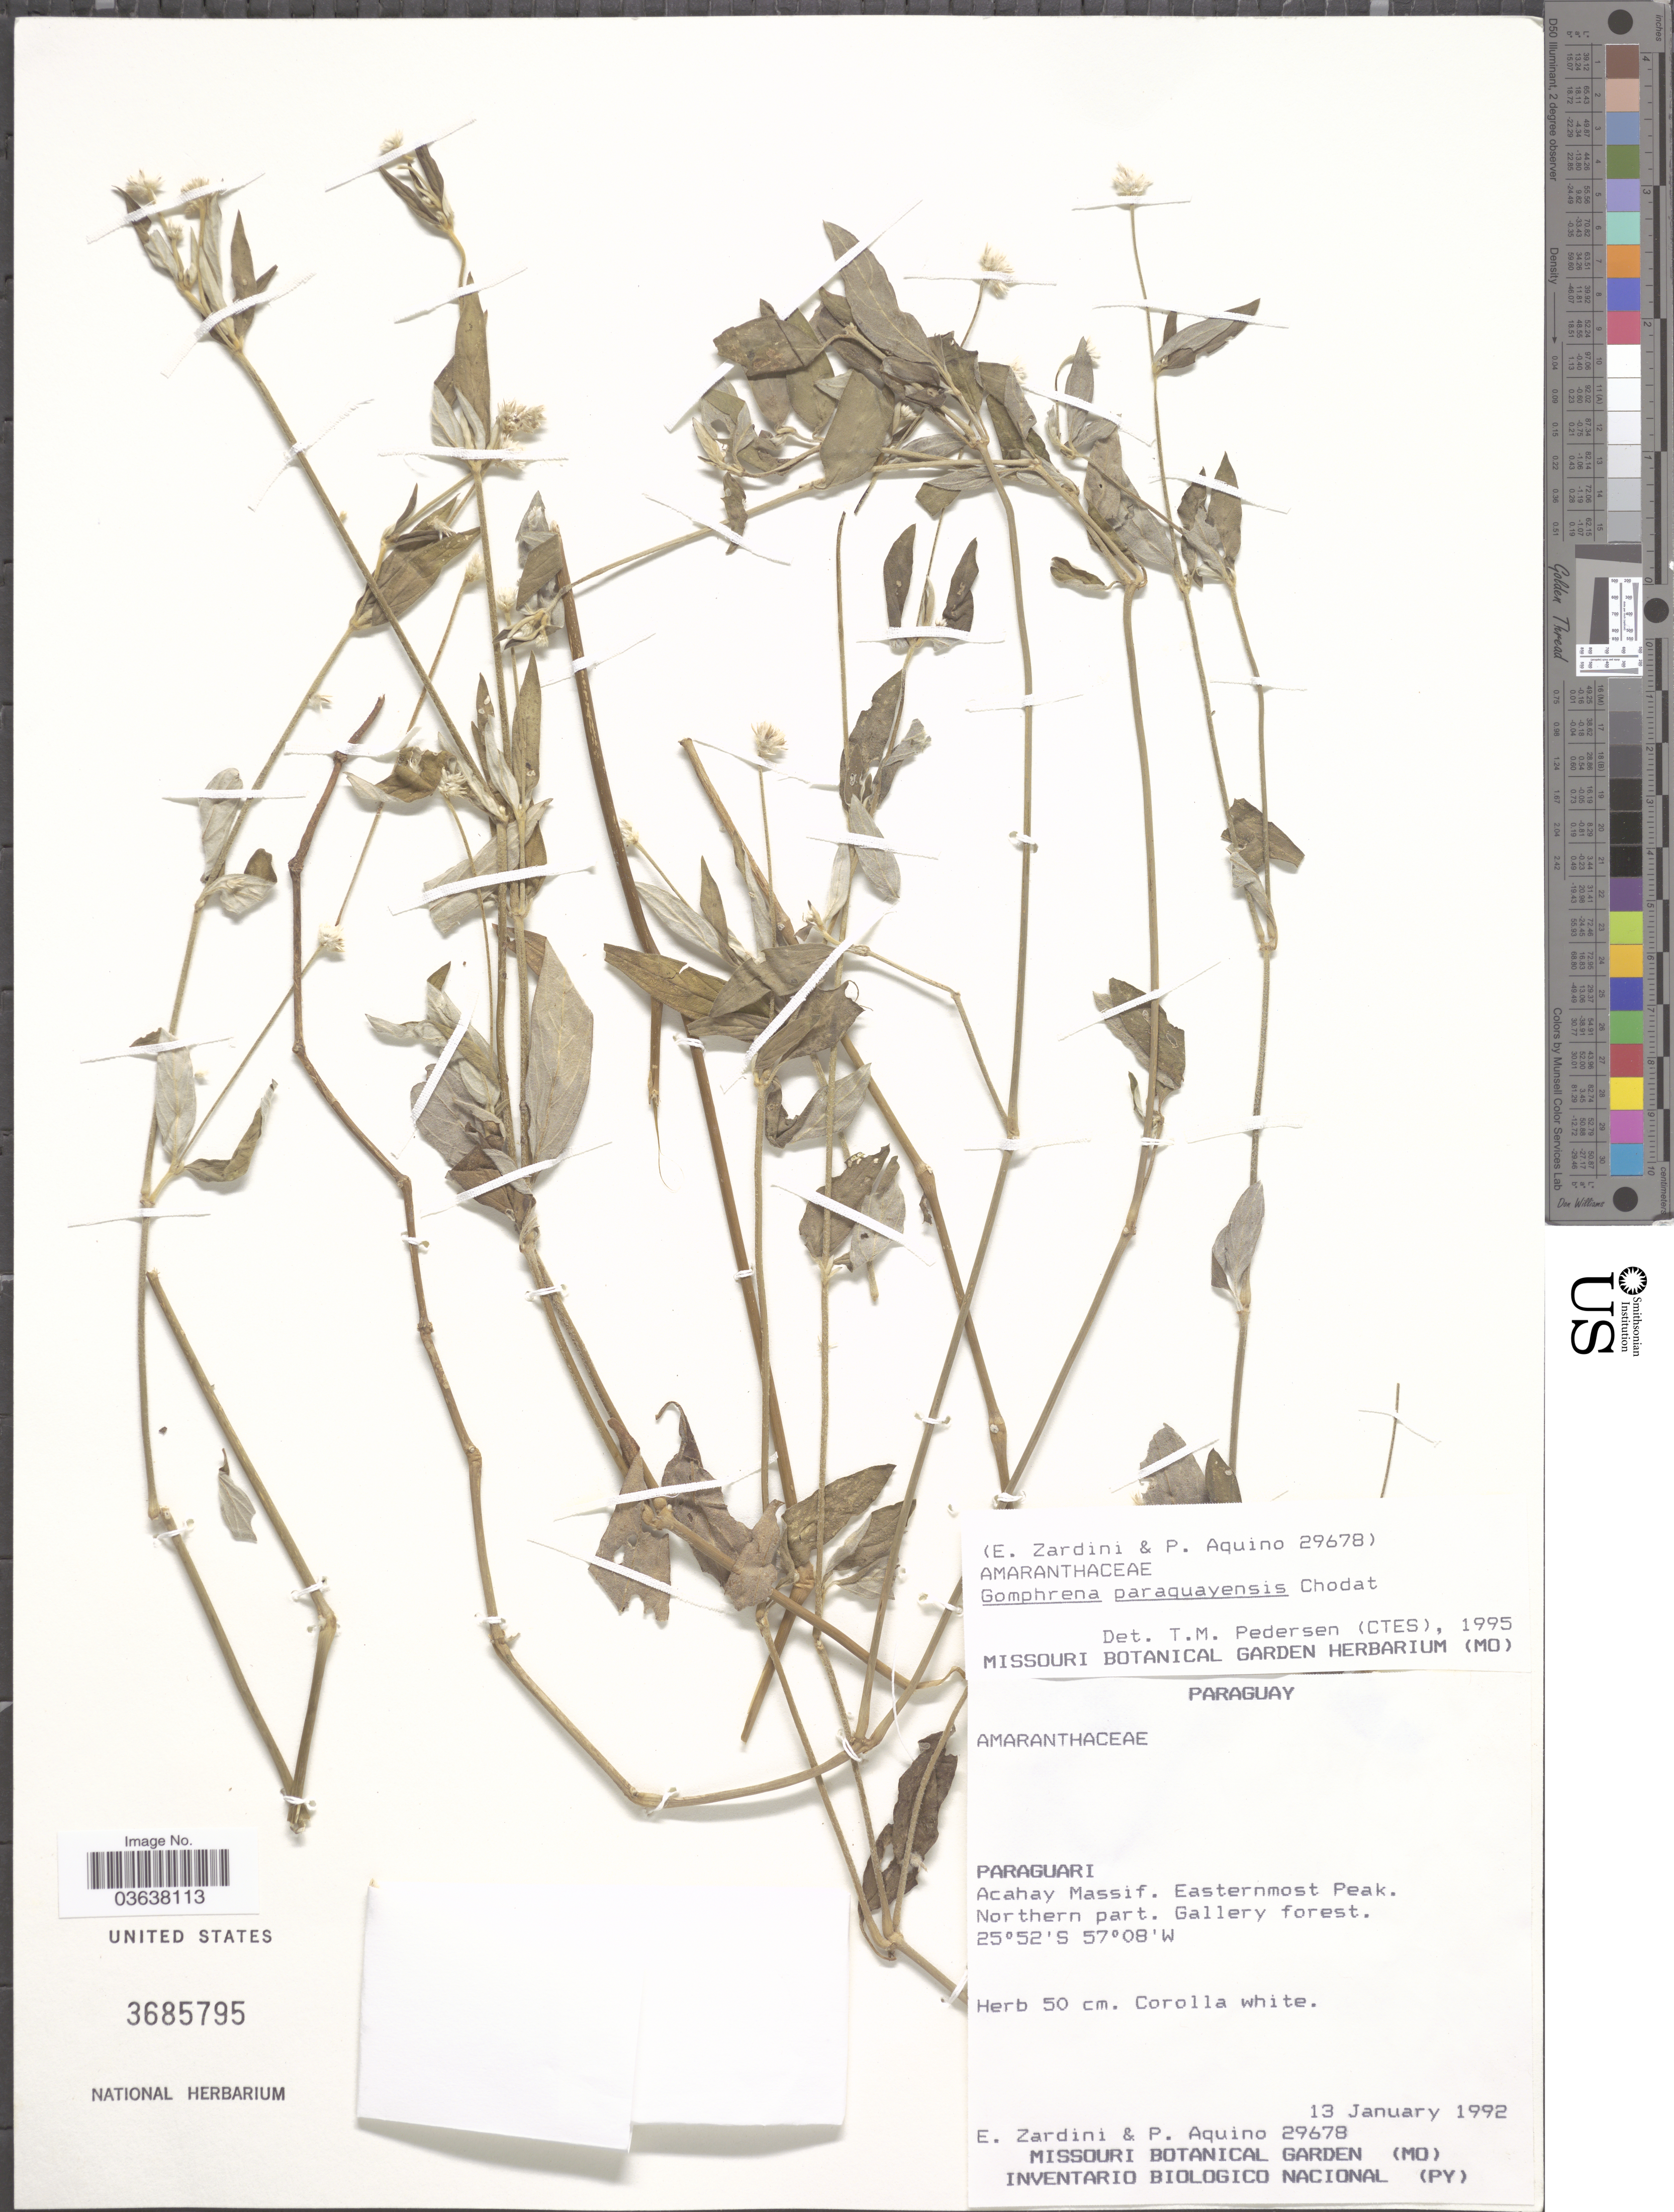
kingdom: Plantae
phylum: Tracheophyta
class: Magnoliopsida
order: Caryophyllales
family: Amaranthaceae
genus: Gomphrena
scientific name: Gomphrena paraguayensis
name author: Chodat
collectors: E. Zardini & P. Aquino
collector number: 29678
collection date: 1992-01-13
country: Paraguay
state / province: Paraguari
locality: Acahay Massif. Easternmost Peak. Northern part. Gallery forest.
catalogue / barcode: US 3685795